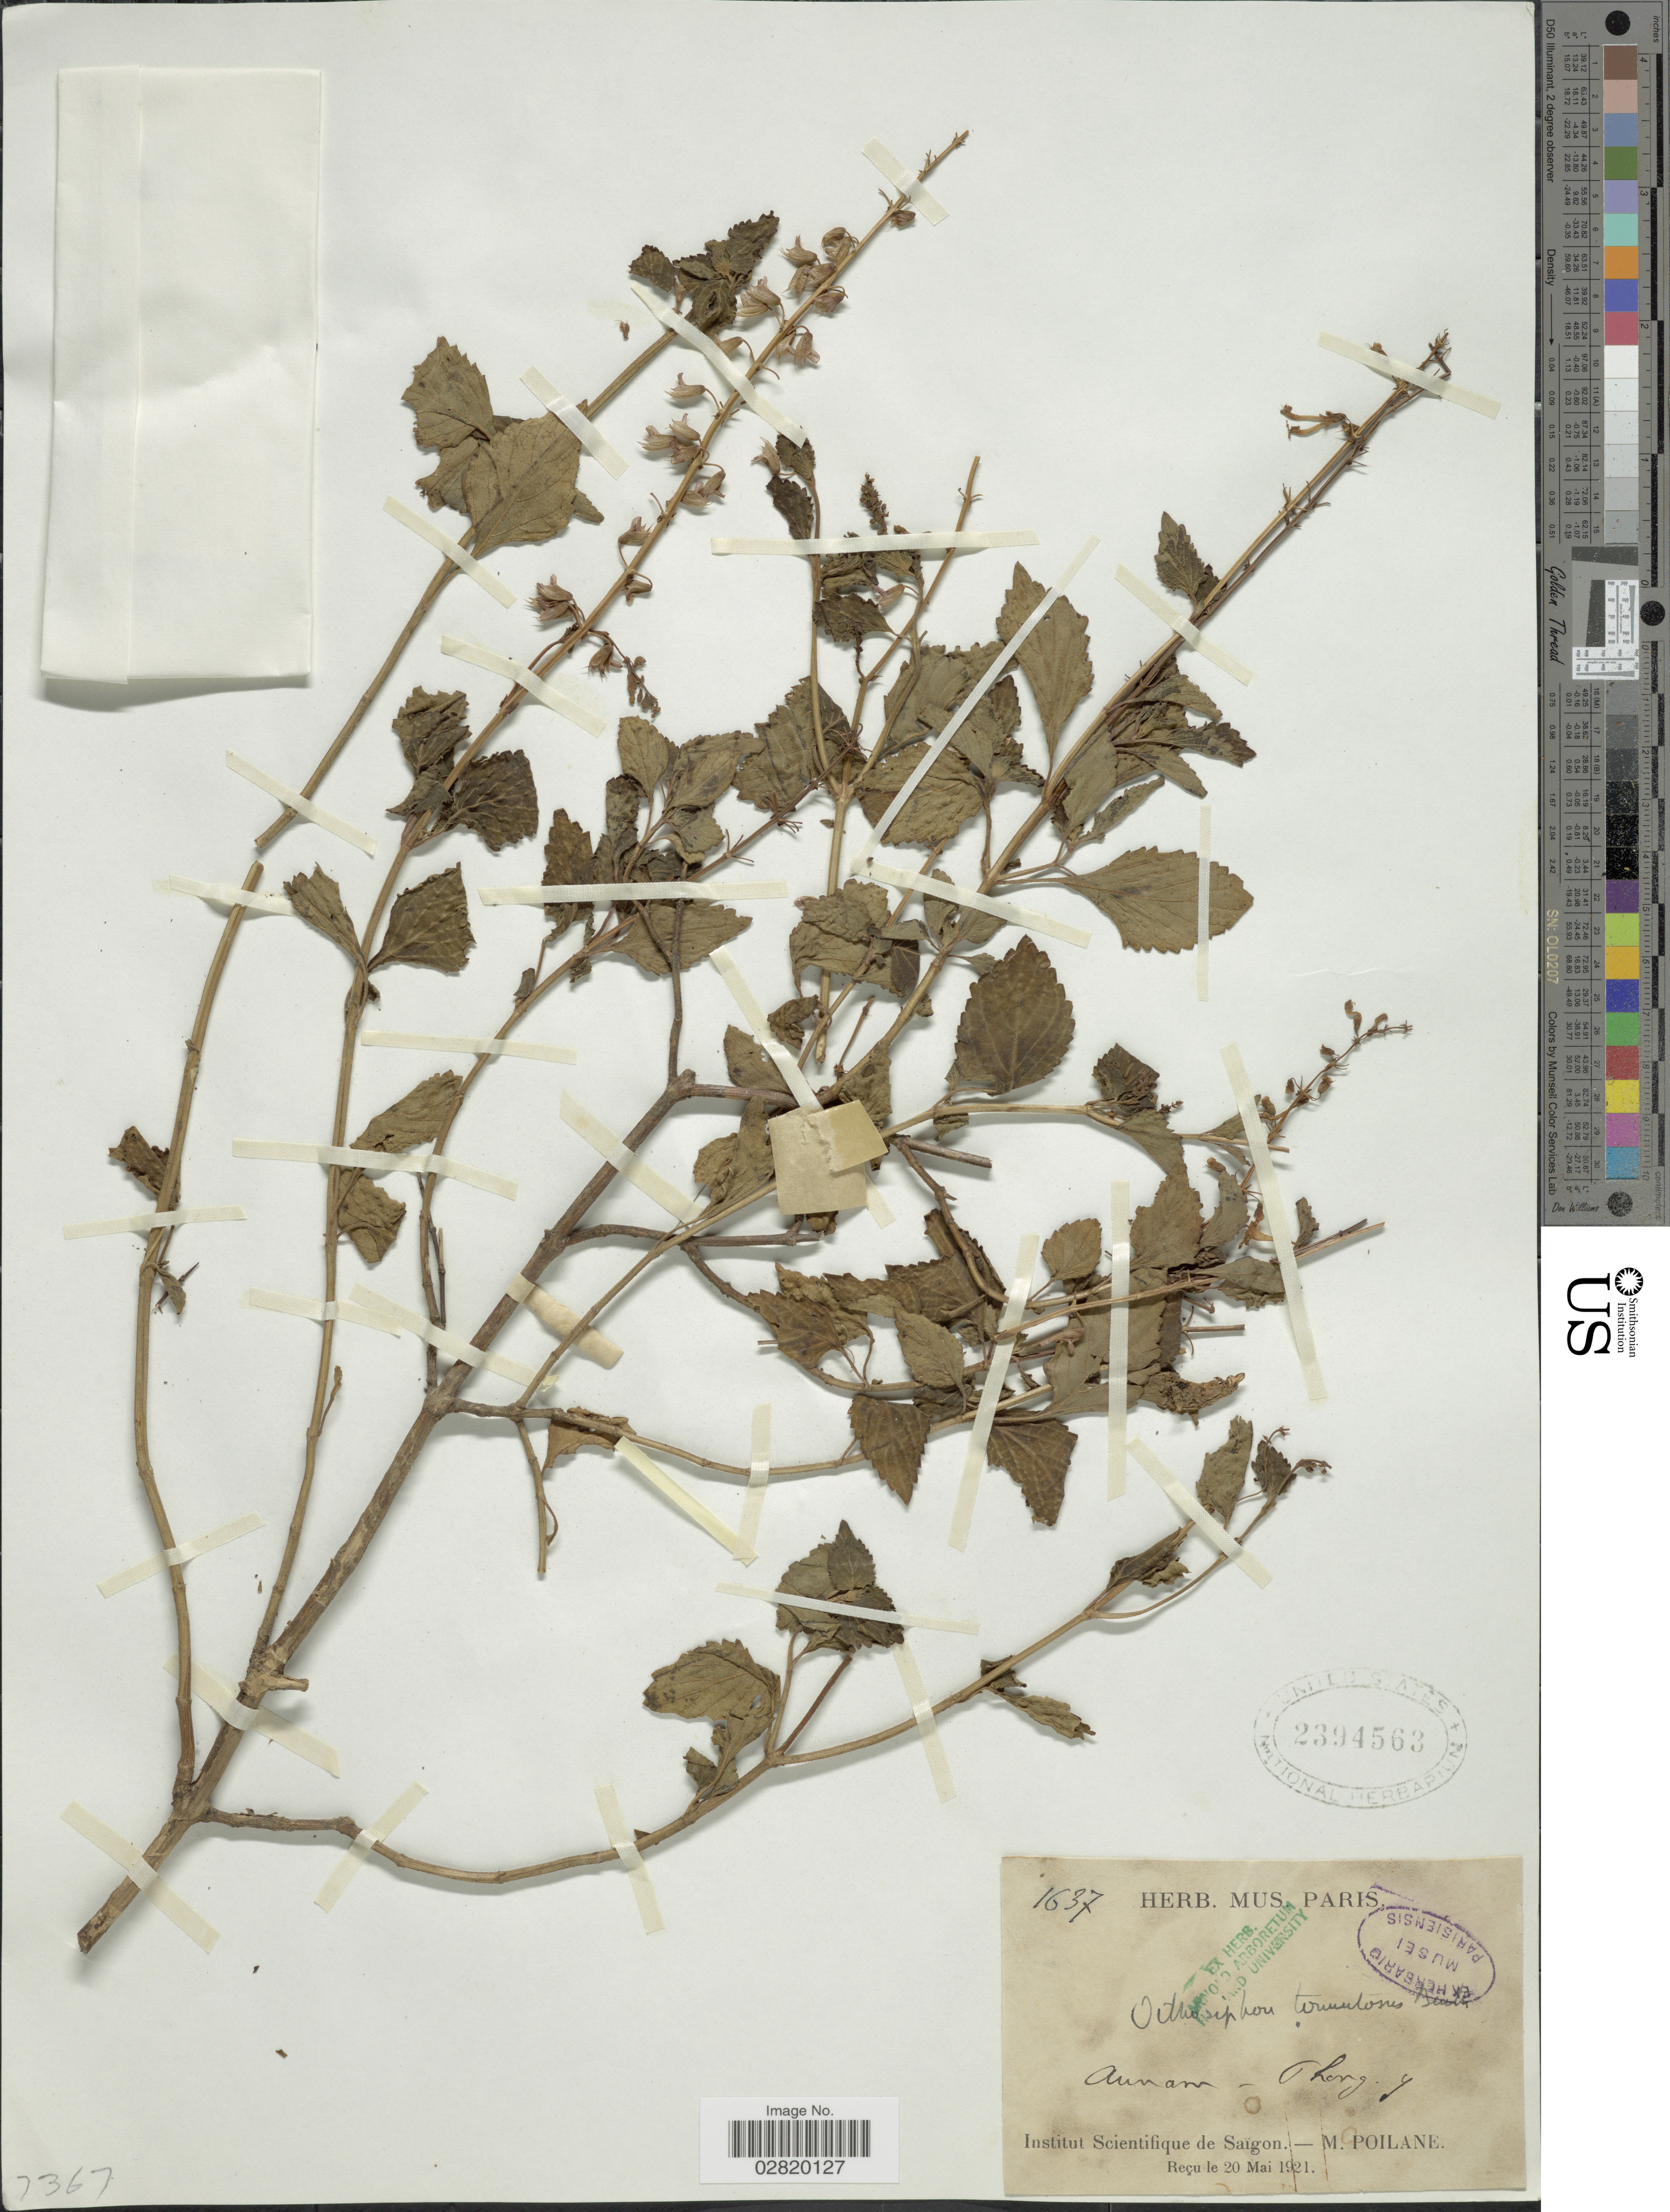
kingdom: Plantae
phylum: Tracheophyta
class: Magnoliopsida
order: Lamiales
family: Lamiaceae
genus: Orthosiphon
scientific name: Orthosiphon tomentosus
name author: Benth.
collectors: M. Poilane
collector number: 1637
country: Vietnam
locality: Annam - Phong. y [interpreted].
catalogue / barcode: US 2394563